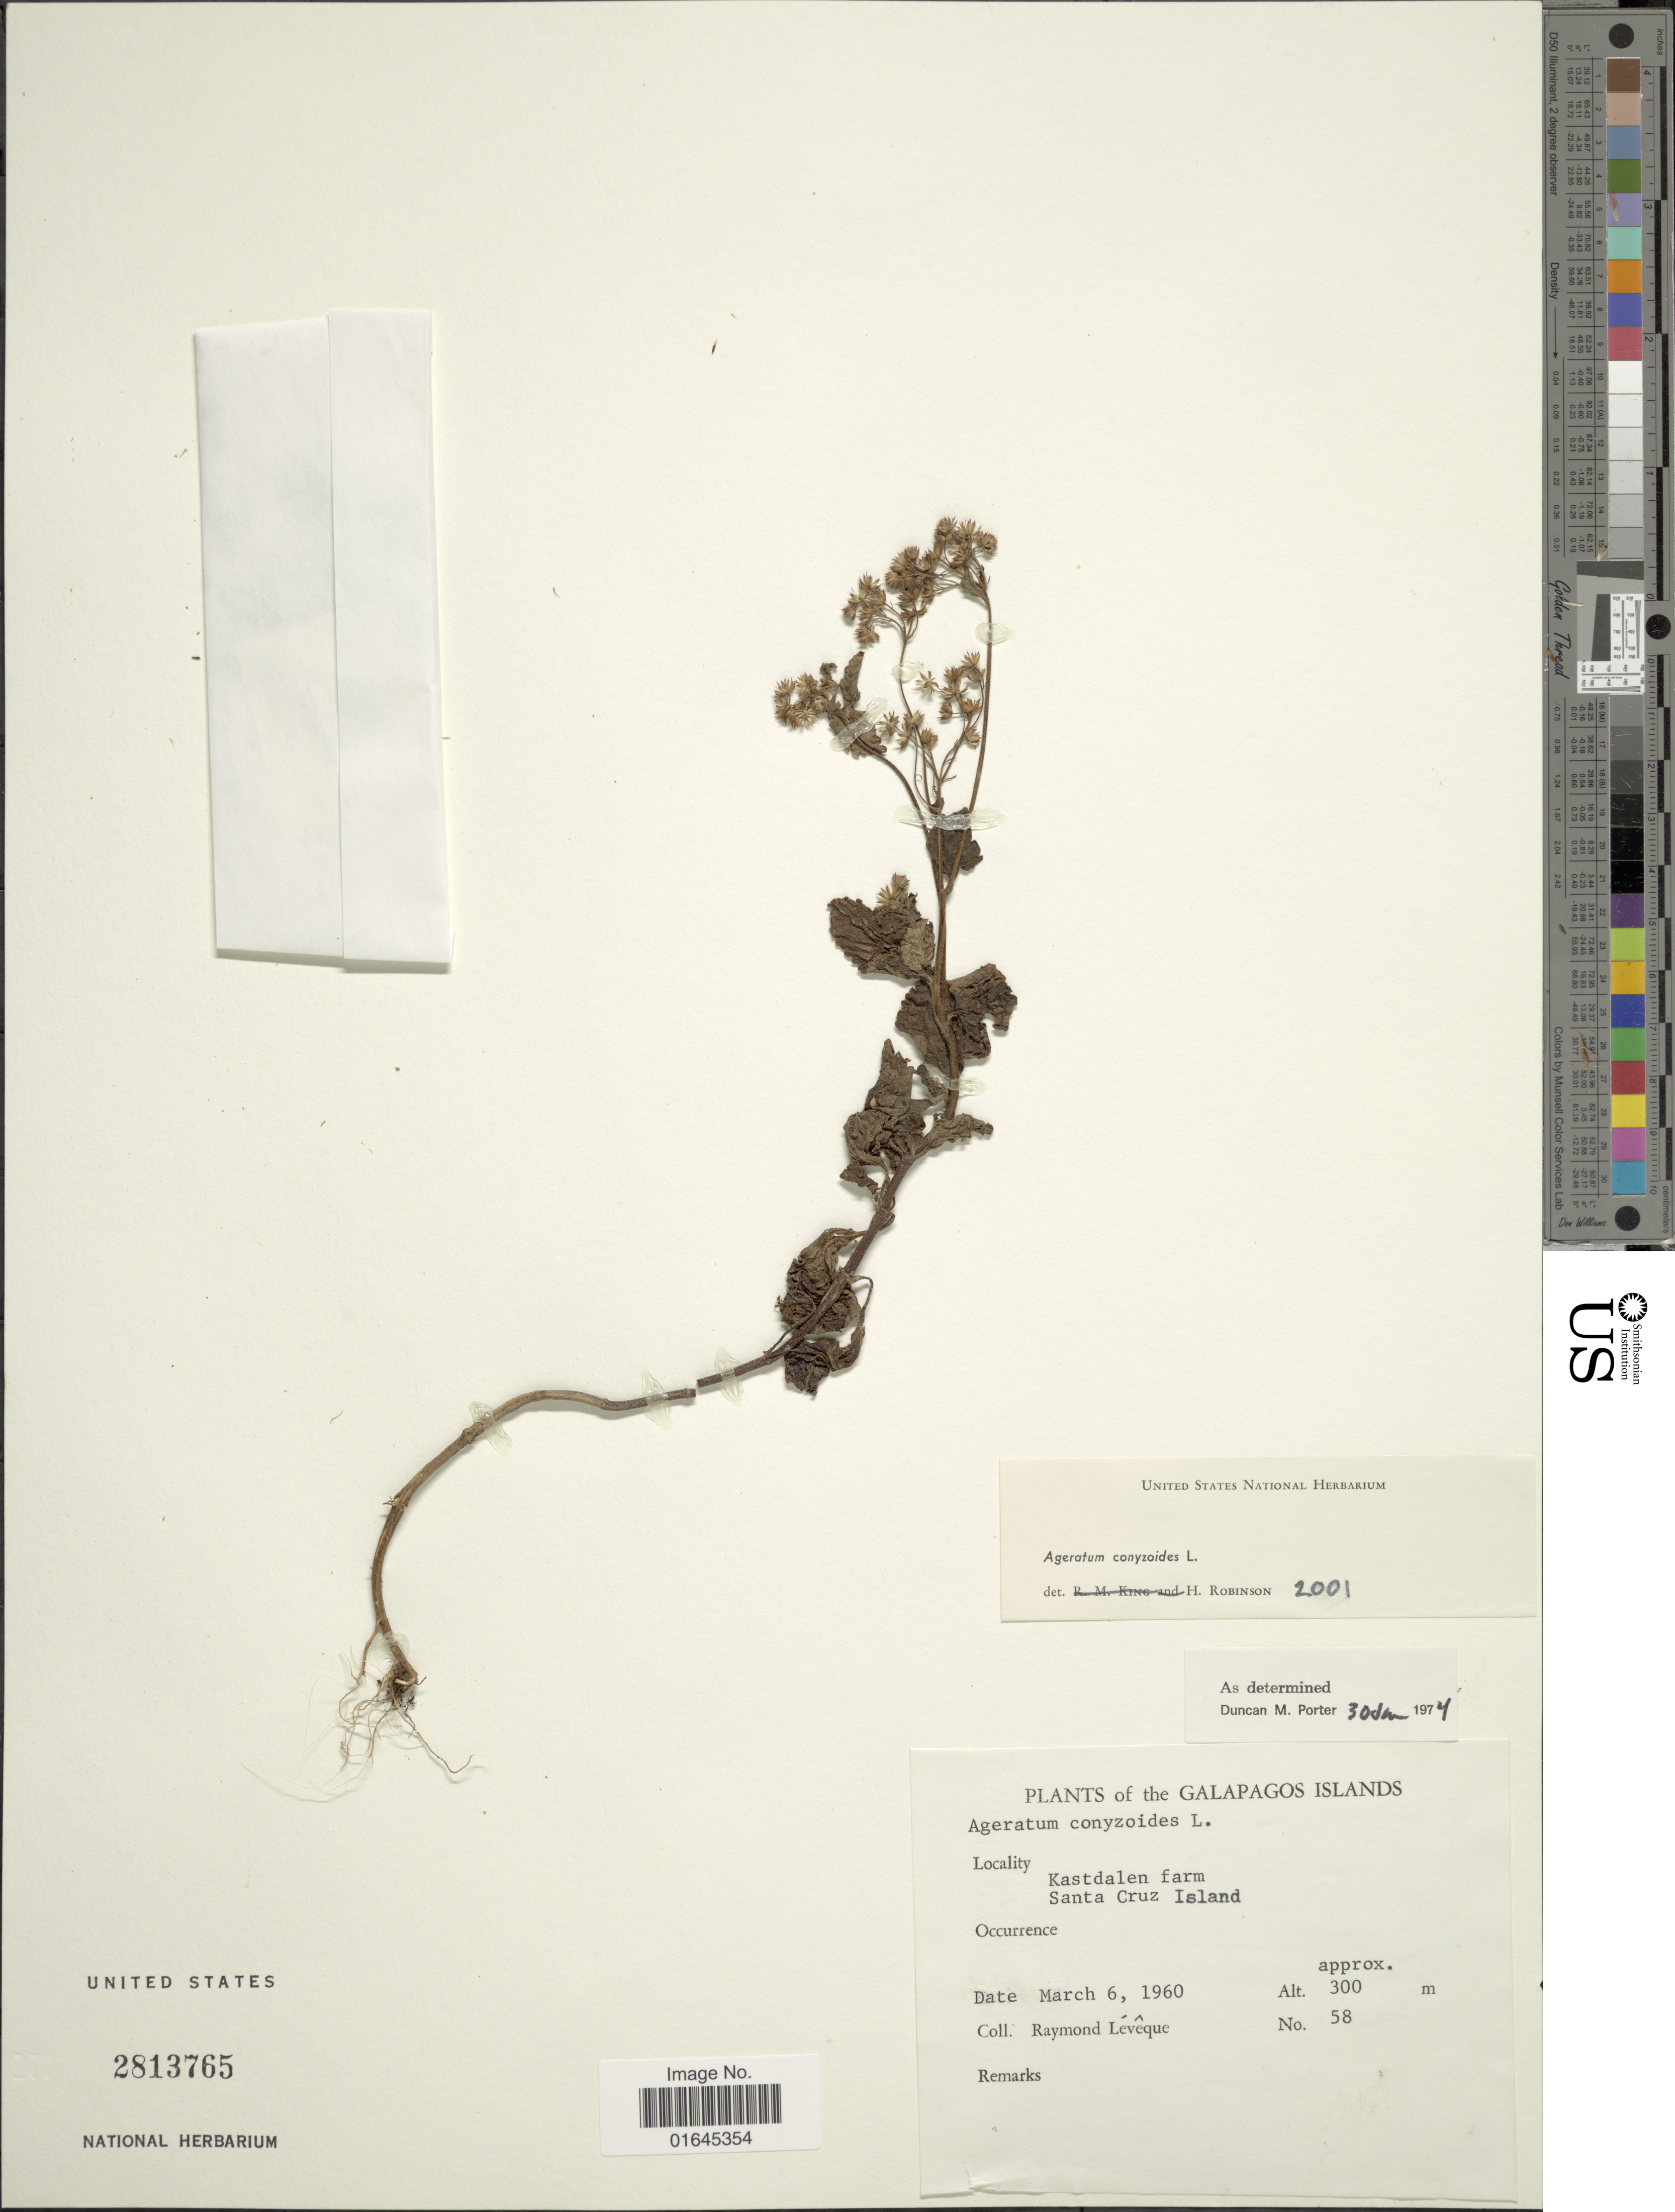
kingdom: Plantae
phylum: Tracheophyta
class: Magnoliopsida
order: Asterales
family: Asteraceae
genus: Ageratum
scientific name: Ageratum conyzoides subsp. conyzoides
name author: L.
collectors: R. Lévêque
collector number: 58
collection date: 1960-03-06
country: Ecuador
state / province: Colón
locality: Galapagos Islands, Kastdalen farm, Santa Cruz Island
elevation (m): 300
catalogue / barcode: US 2813765